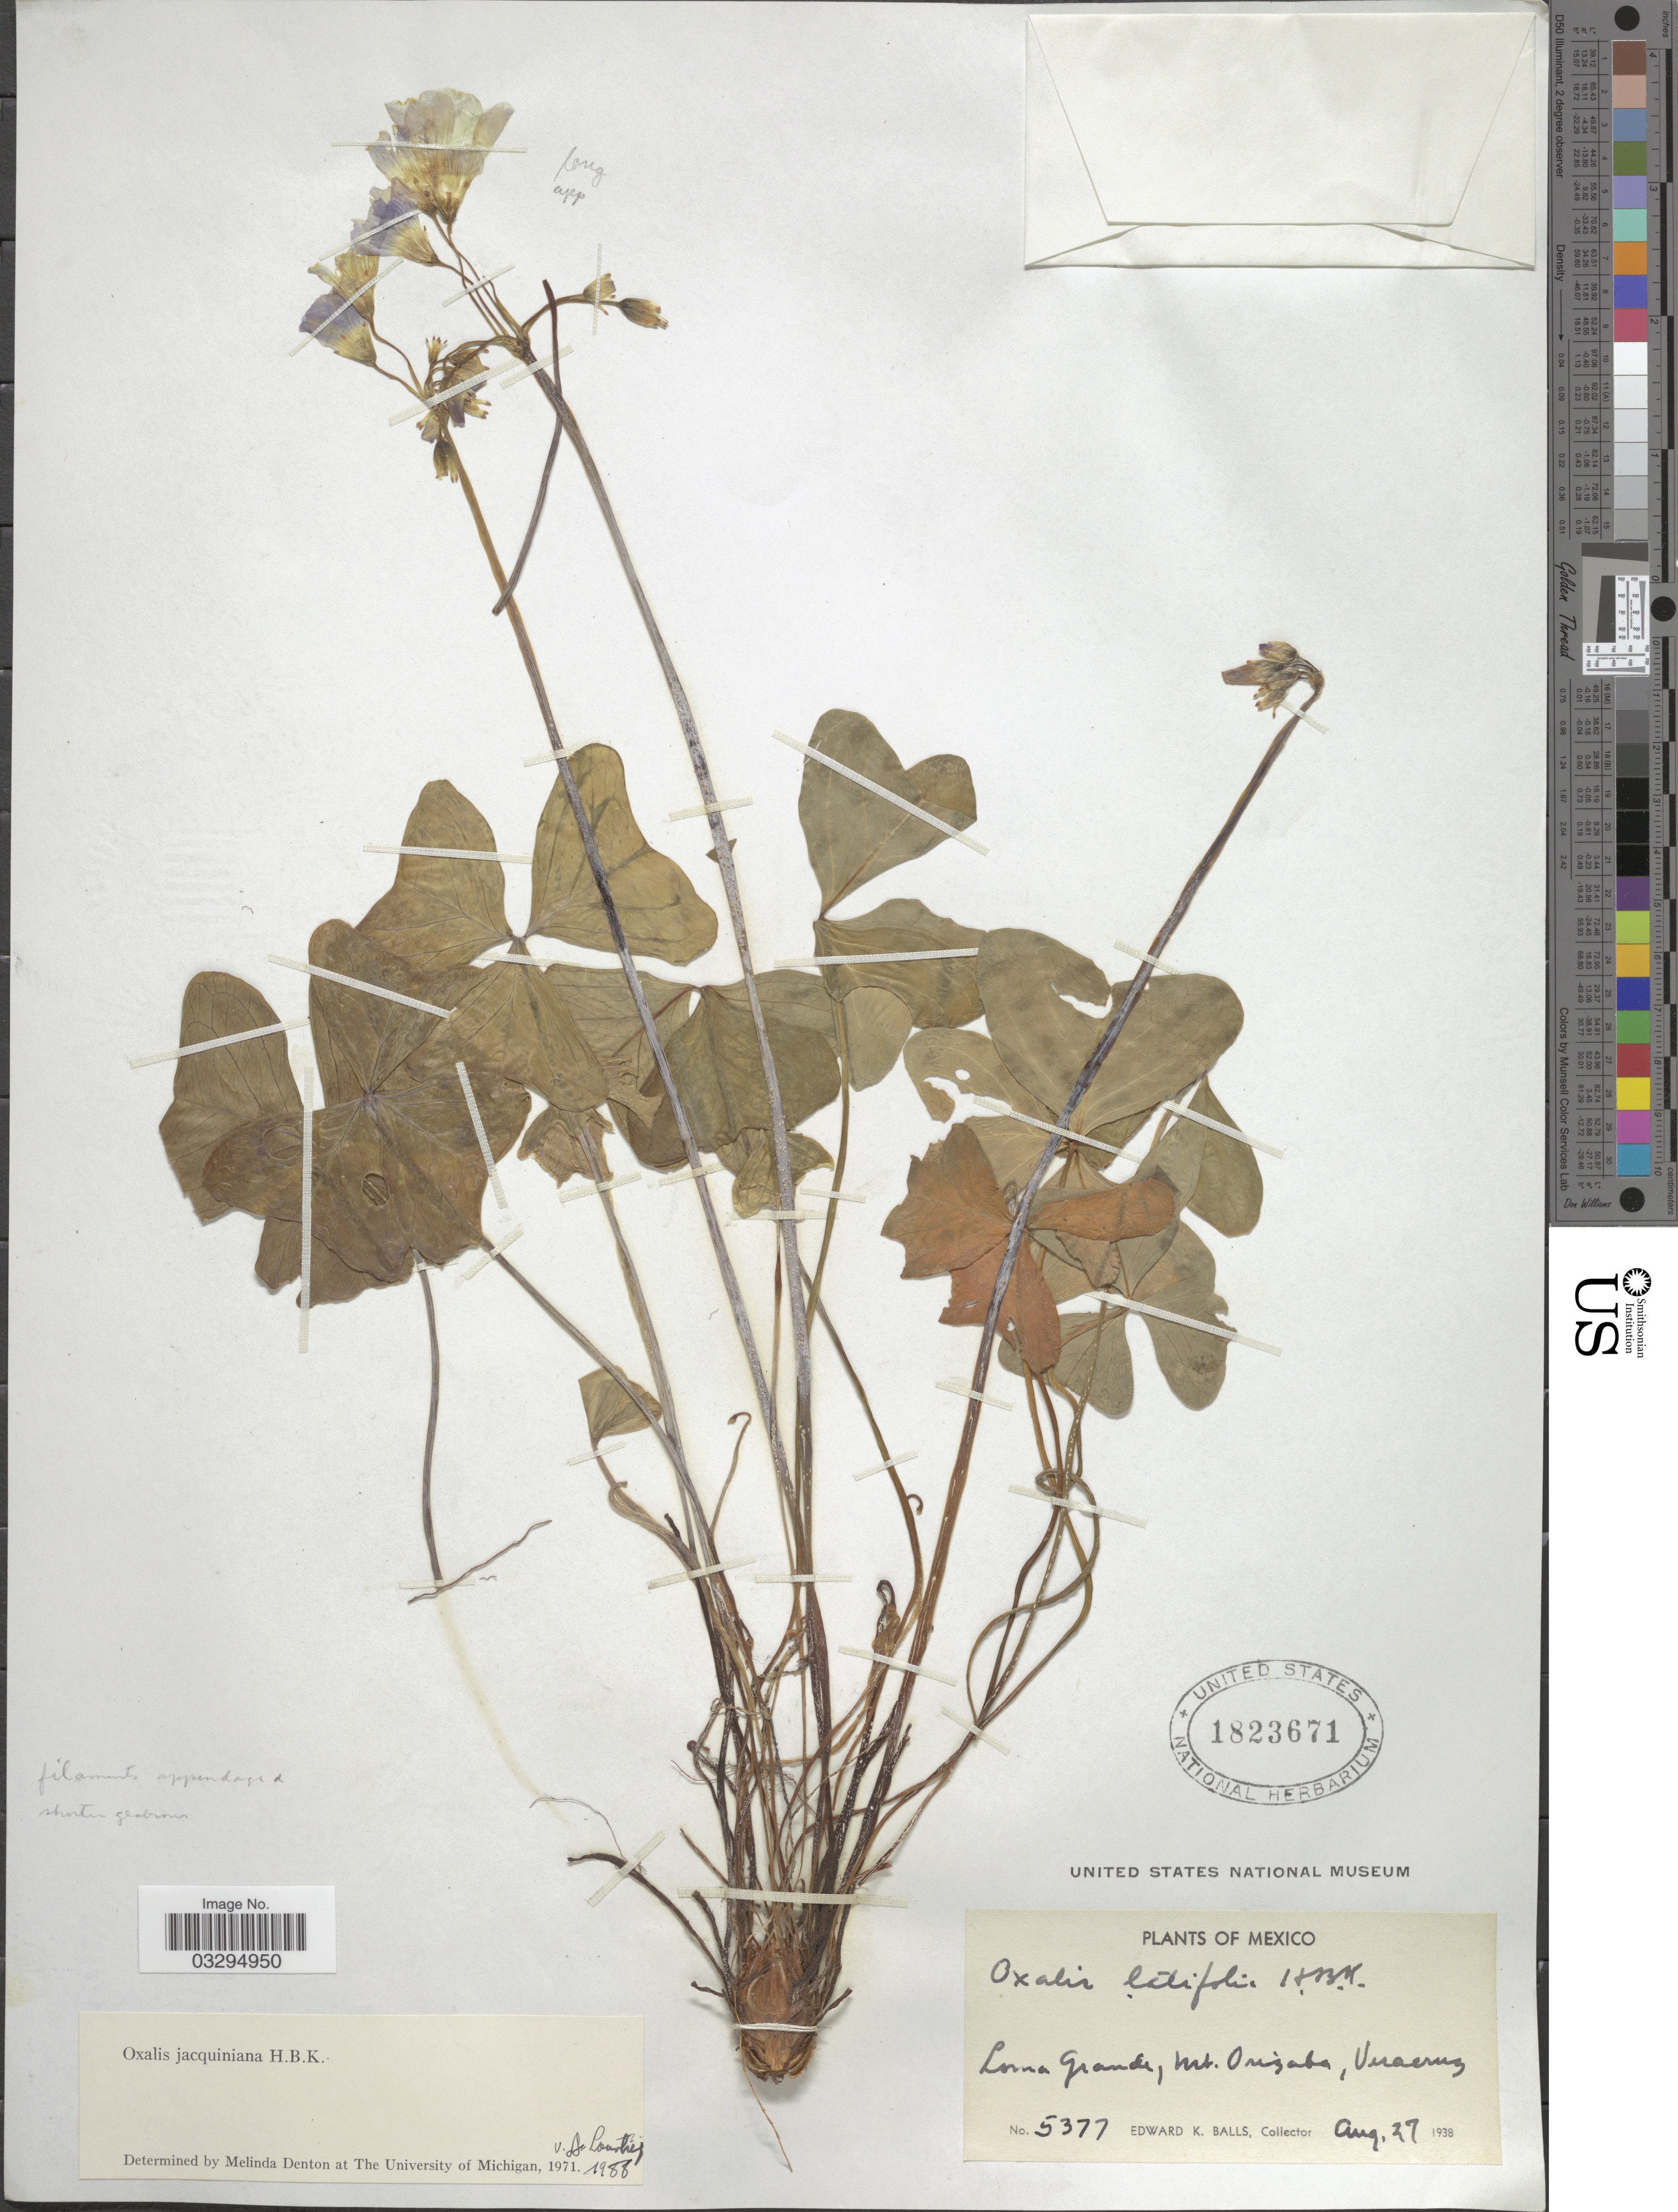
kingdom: Plantae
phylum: Tracheophyta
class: Magnoliopsida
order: Oxalidales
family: Oxalidaceae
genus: Oxalis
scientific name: Oxalis jacquiniana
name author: Kunth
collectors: E. K. Balls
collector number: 5377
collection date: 1938-08-27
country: Mexico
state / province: Veracruz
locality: Loma Grande, Mt. Orizaba, Veracruz.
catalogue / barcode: US 1823671